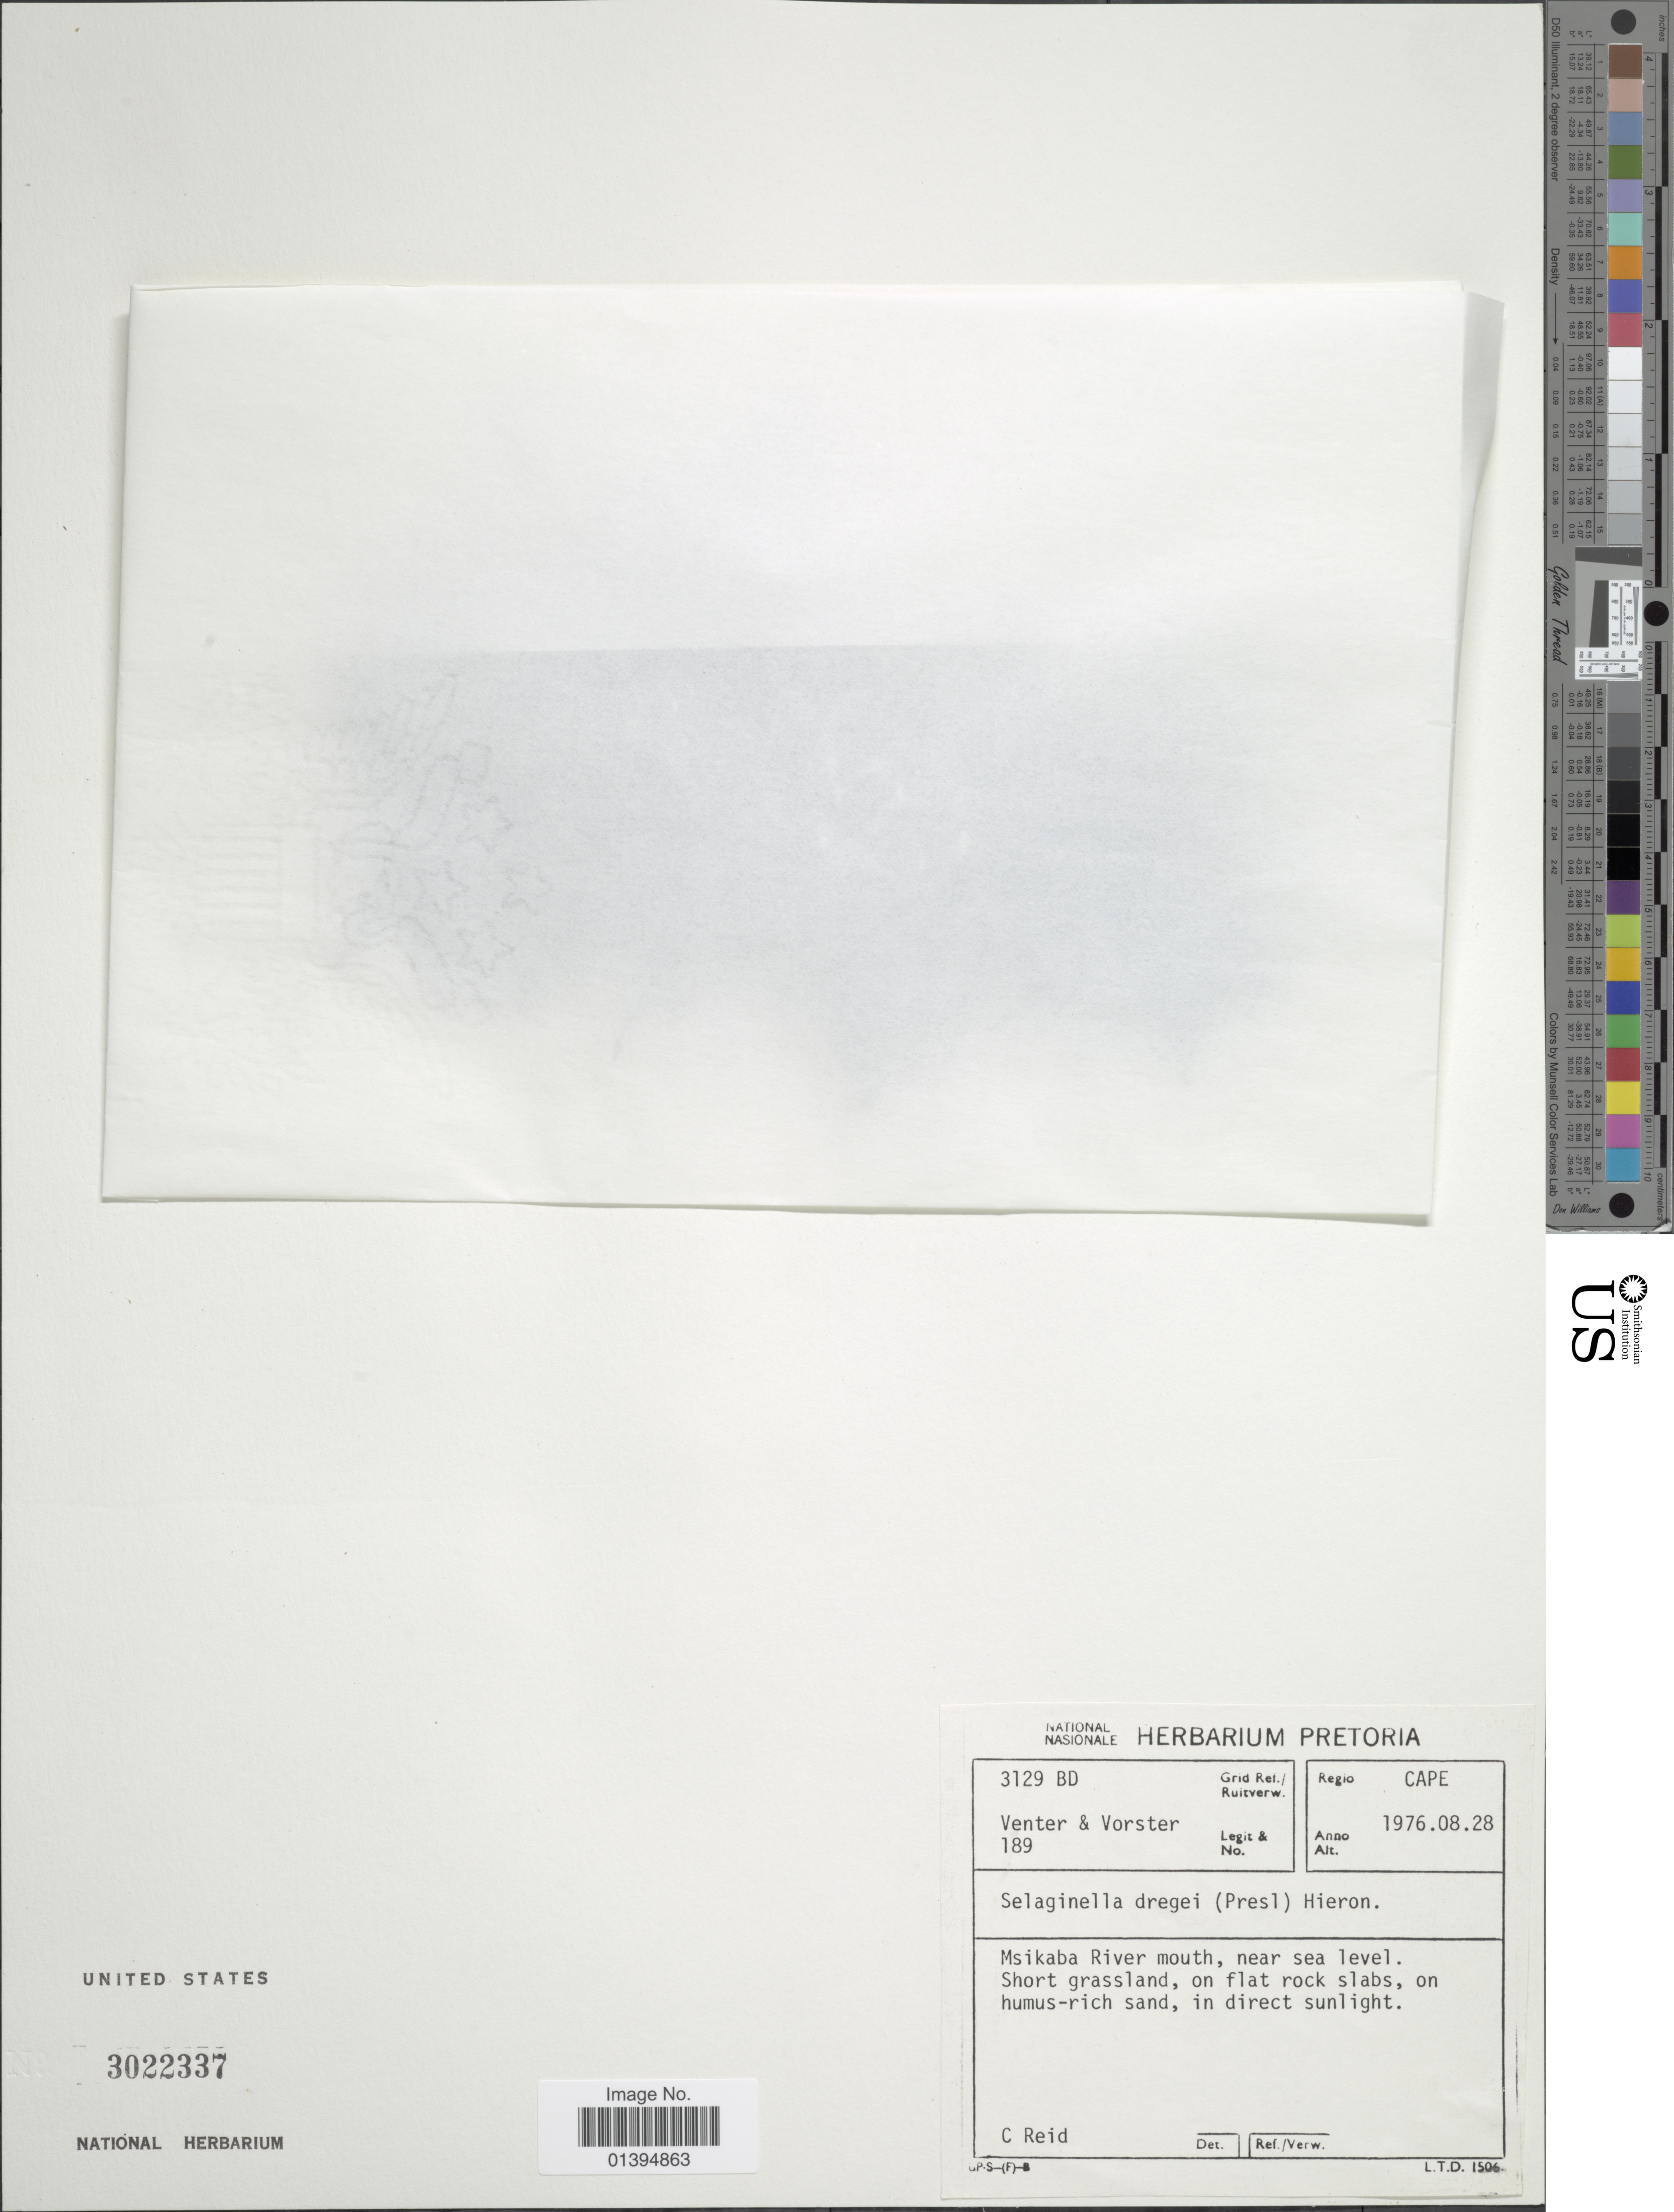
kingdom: Plantae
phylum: Tracheophyta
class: Lycopodiopsida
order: Selaginellales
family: Selaginellaceae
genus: Selaginella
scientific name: Selaginella dregei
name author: (C. Presl) Hieron.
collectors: -. Venter & -. Vorster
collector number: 189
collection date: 1976-08-28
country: South Africa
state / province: Eastern Cape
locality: Msikaba River mouth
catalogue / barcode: US 3022337